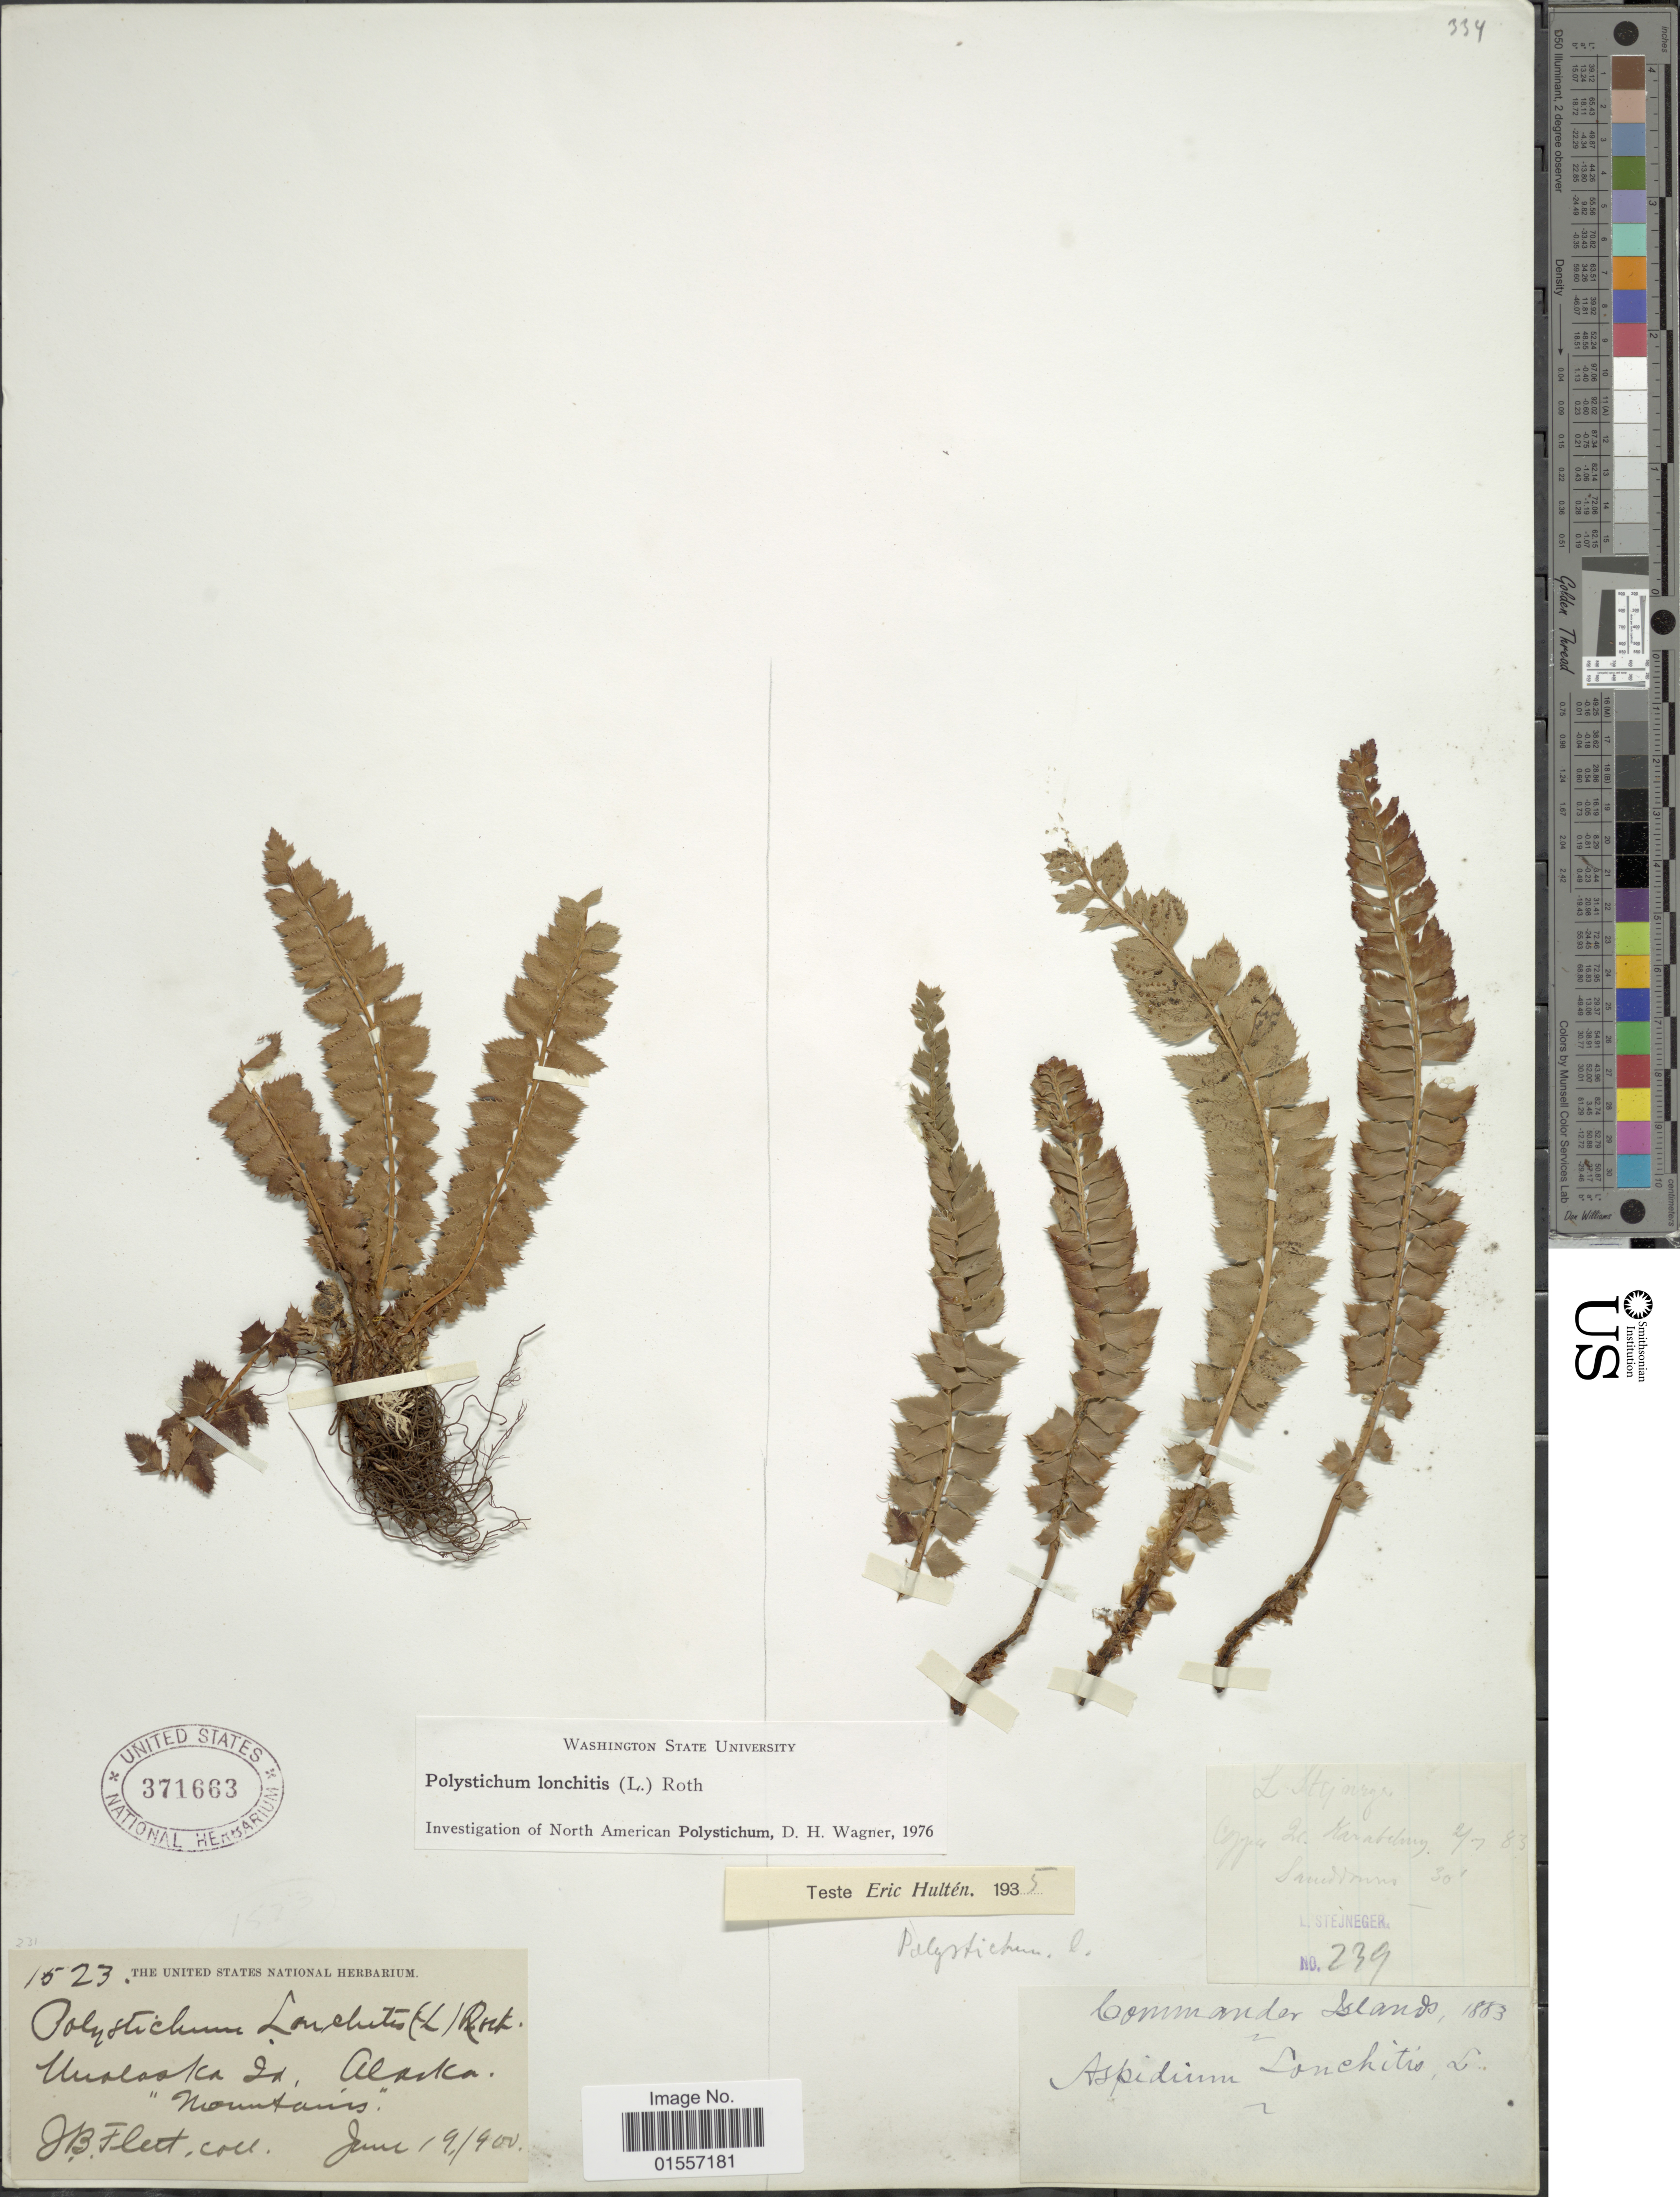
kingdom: Plantae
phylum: Tracheophyta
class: Polypodiopsida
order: Polypodiales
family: Dryopteridaceae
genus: Polystichum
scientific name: Polystichum lonchitis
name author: (Roth) L.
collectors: J. Flett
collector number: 1523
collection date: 1900-06-19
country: United States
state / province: Alaska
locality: Unalaska Id, 'Mountains'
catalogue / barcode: US 371663